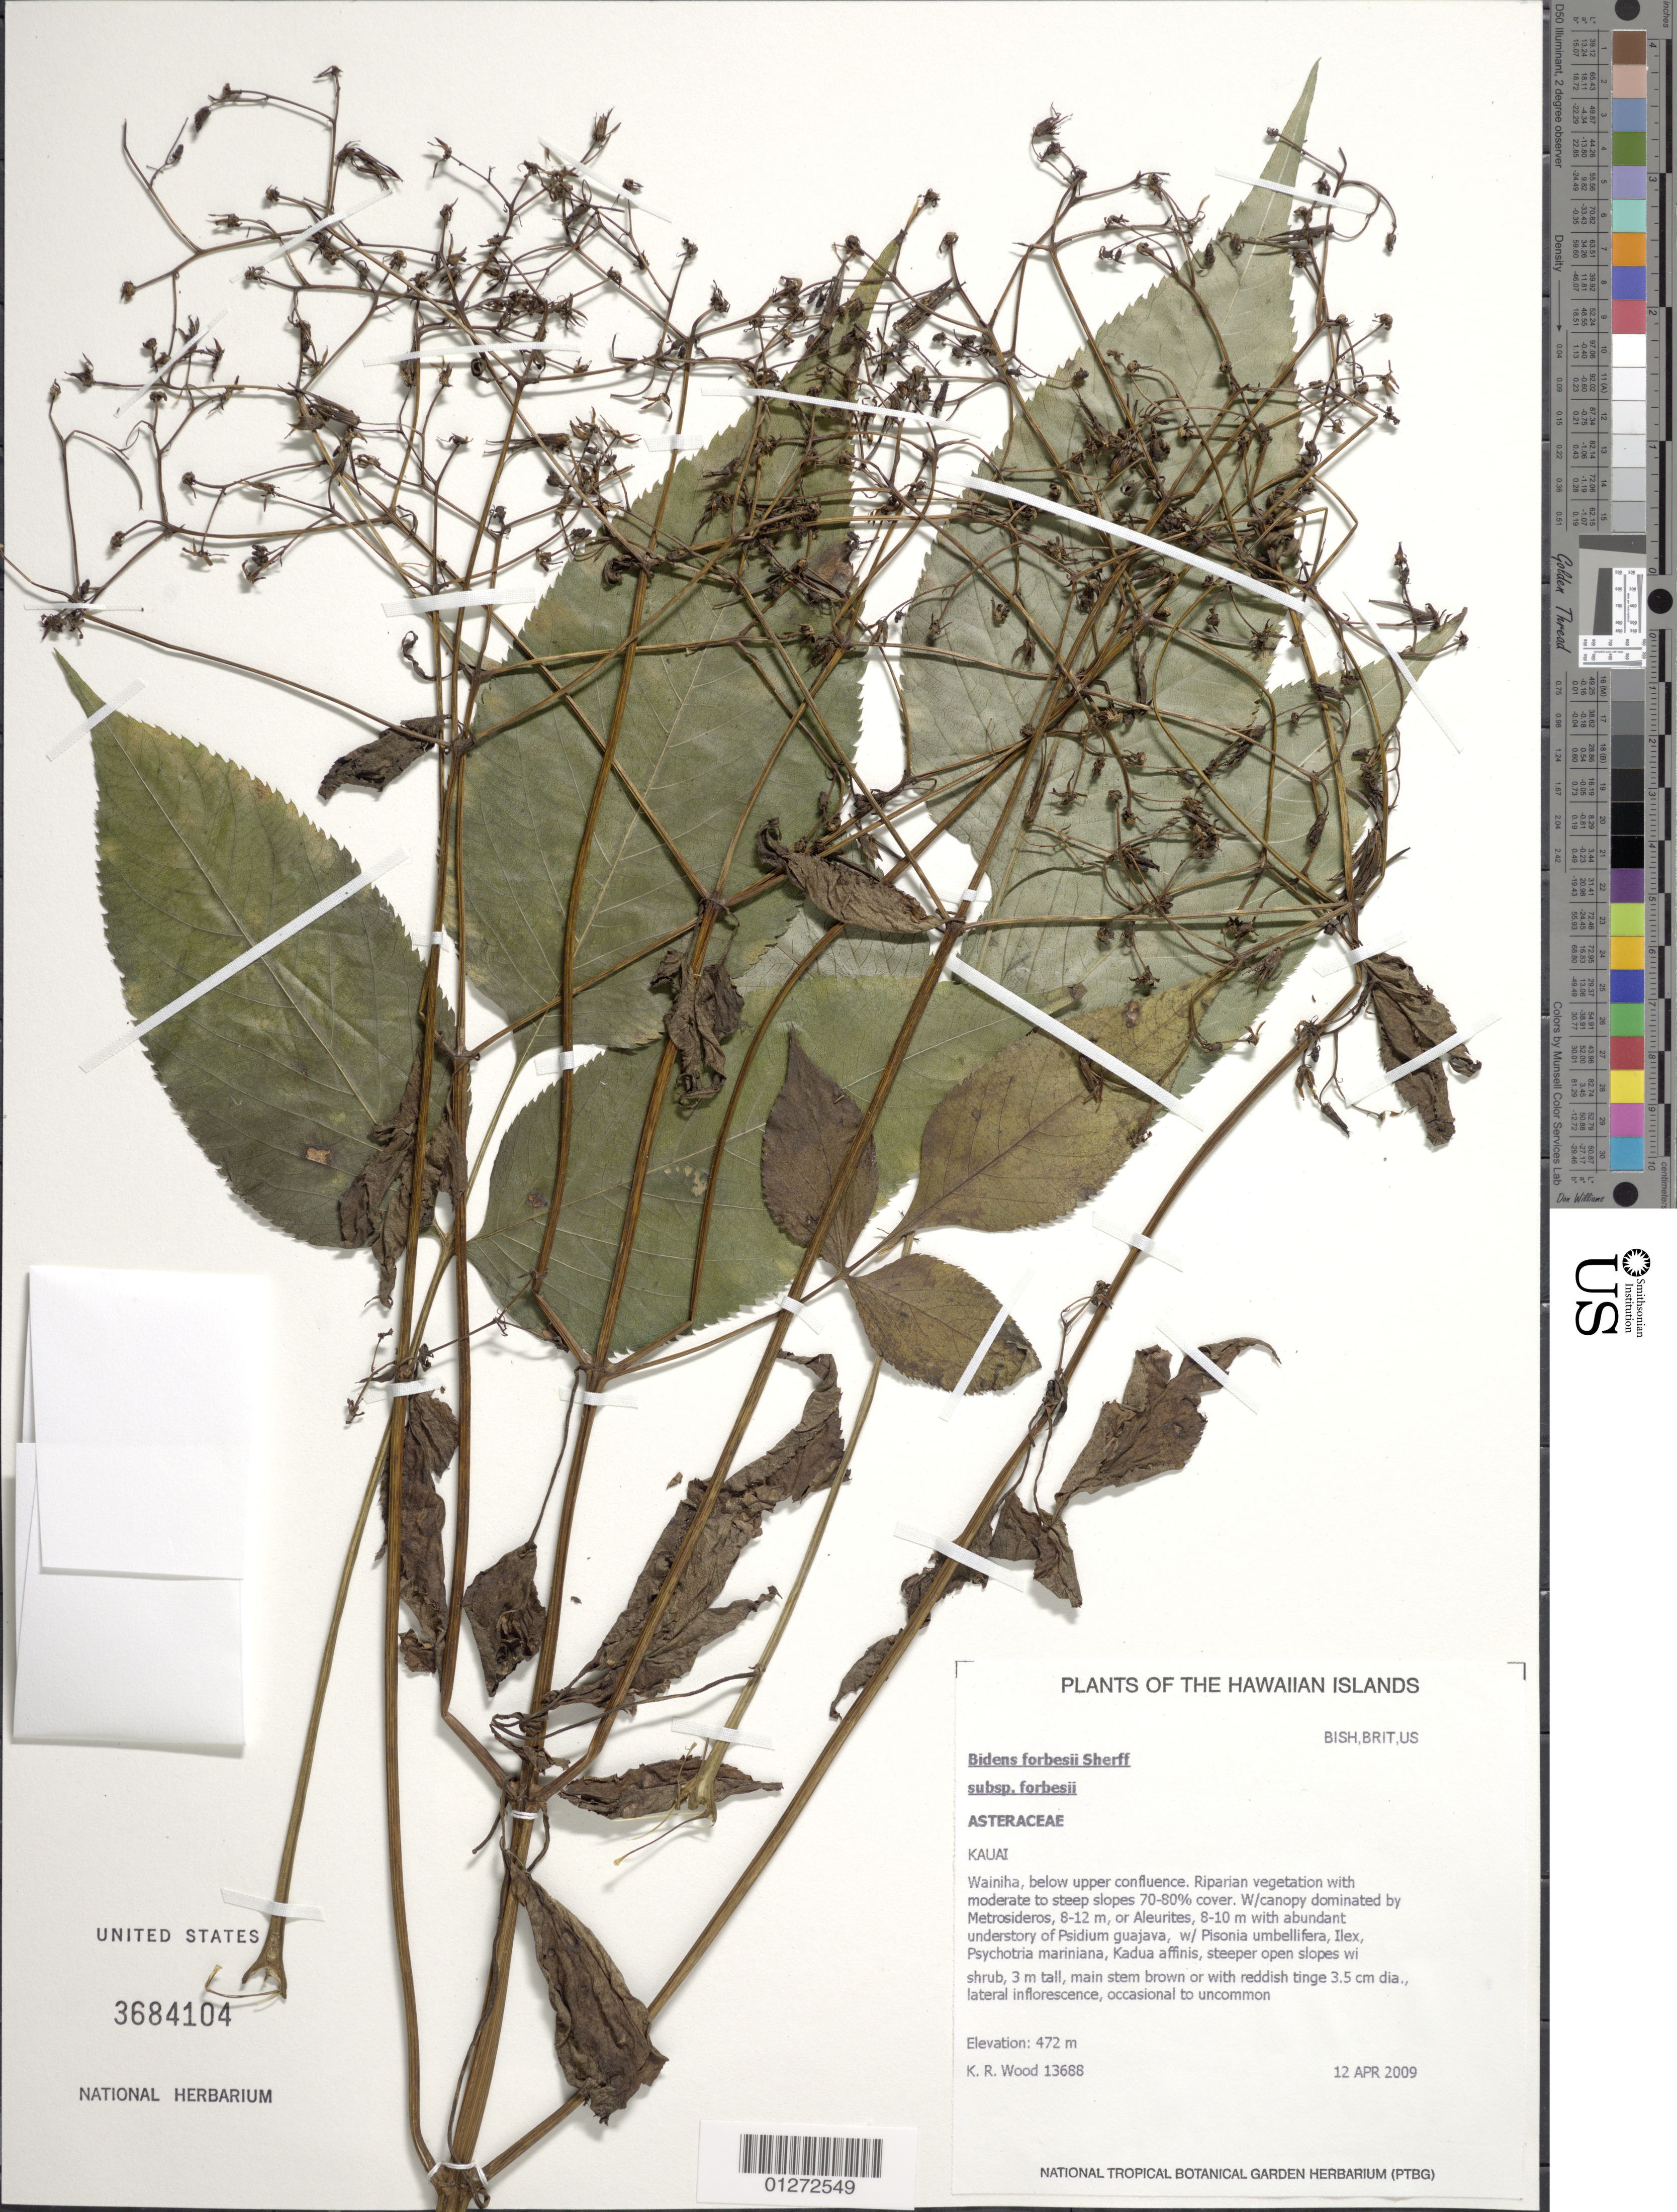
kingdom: Plantae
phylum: Tracheophyta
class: Magnoliopsida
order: Asterales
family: Asteraceae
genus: Bidens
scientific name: Bidens forbesii subsp. forbesii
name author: Sherff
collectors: K. R. Wood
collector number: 13688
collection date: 2009-04-12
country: United States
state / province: Hawaii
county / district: Kauai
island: Kaua'i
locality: Wainiha, below upper confluence.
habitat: Riparian vegetation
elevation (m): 472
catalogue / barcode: US 3684104